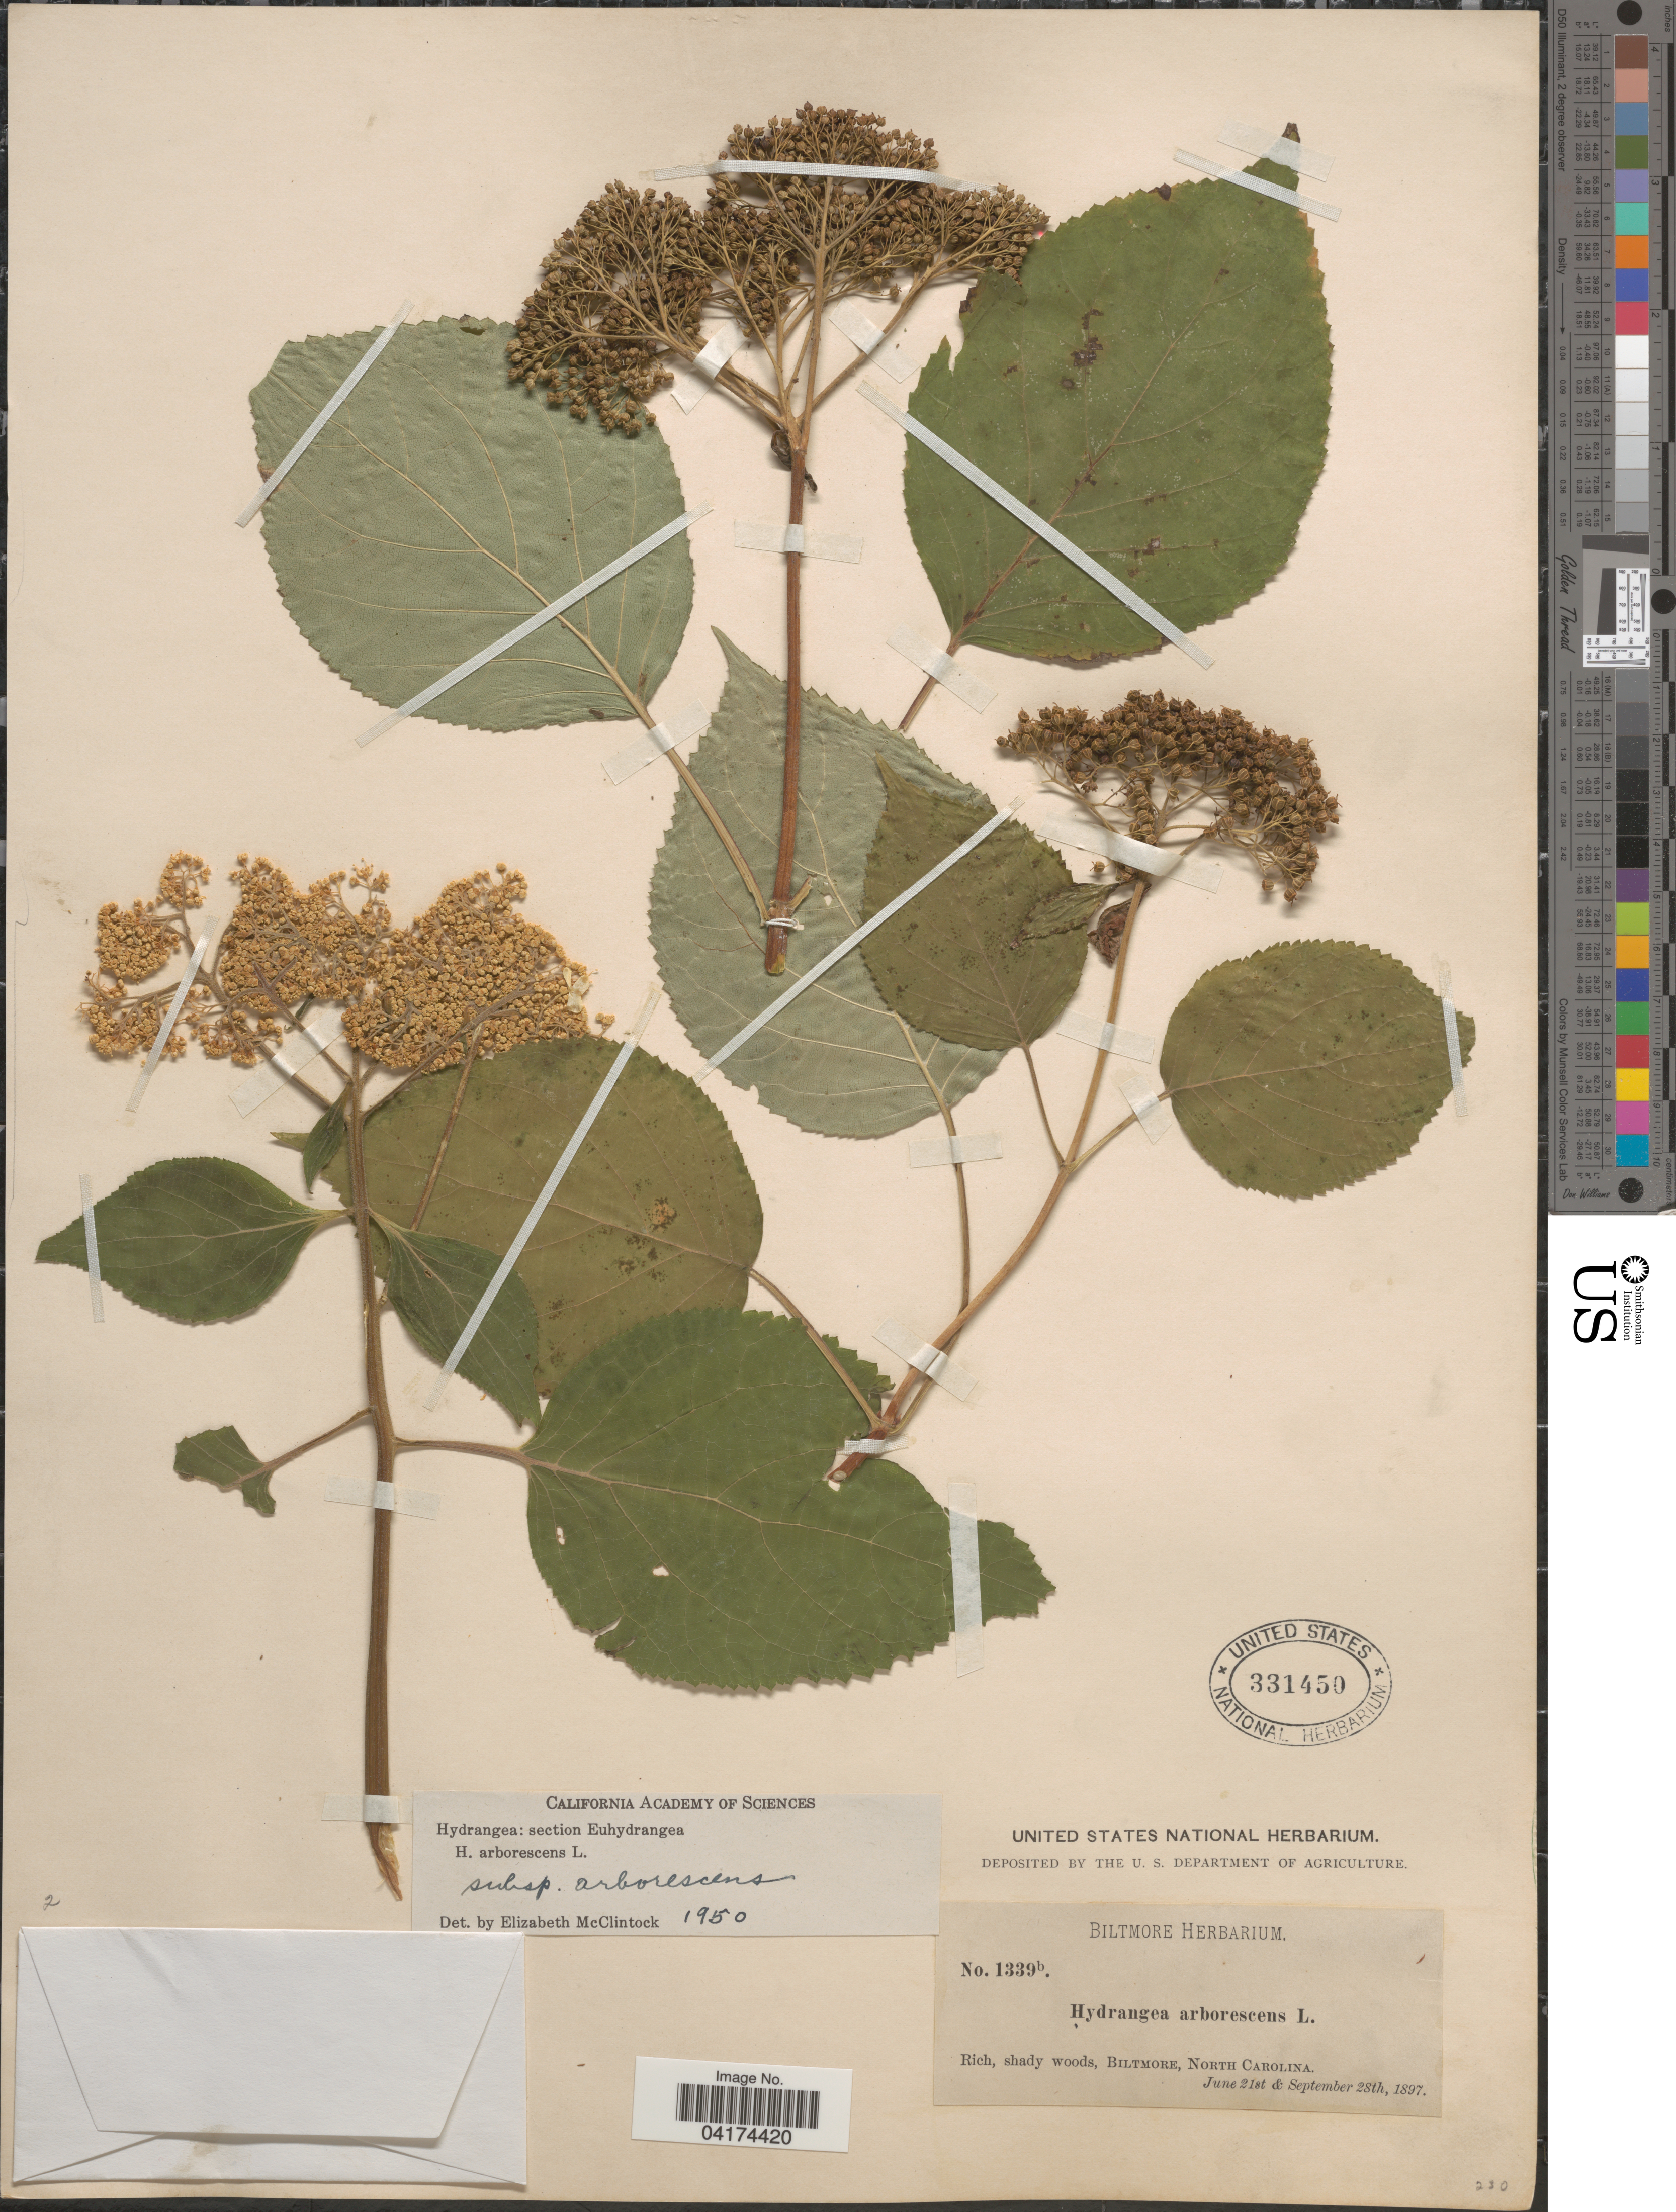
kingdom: Plantae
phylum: Tracheophyta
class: Magnoliopsida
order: Cornales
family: Hydrangeaceae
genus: Hydrangea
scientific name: Hydrangea arborescens subsp. arborescens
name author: L.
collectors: ex herb. Biltmore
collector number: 1339b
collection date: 1897-06-21/1897-09-28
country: United States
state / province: North Carolina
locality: Biltmore.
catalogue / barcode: US 331450